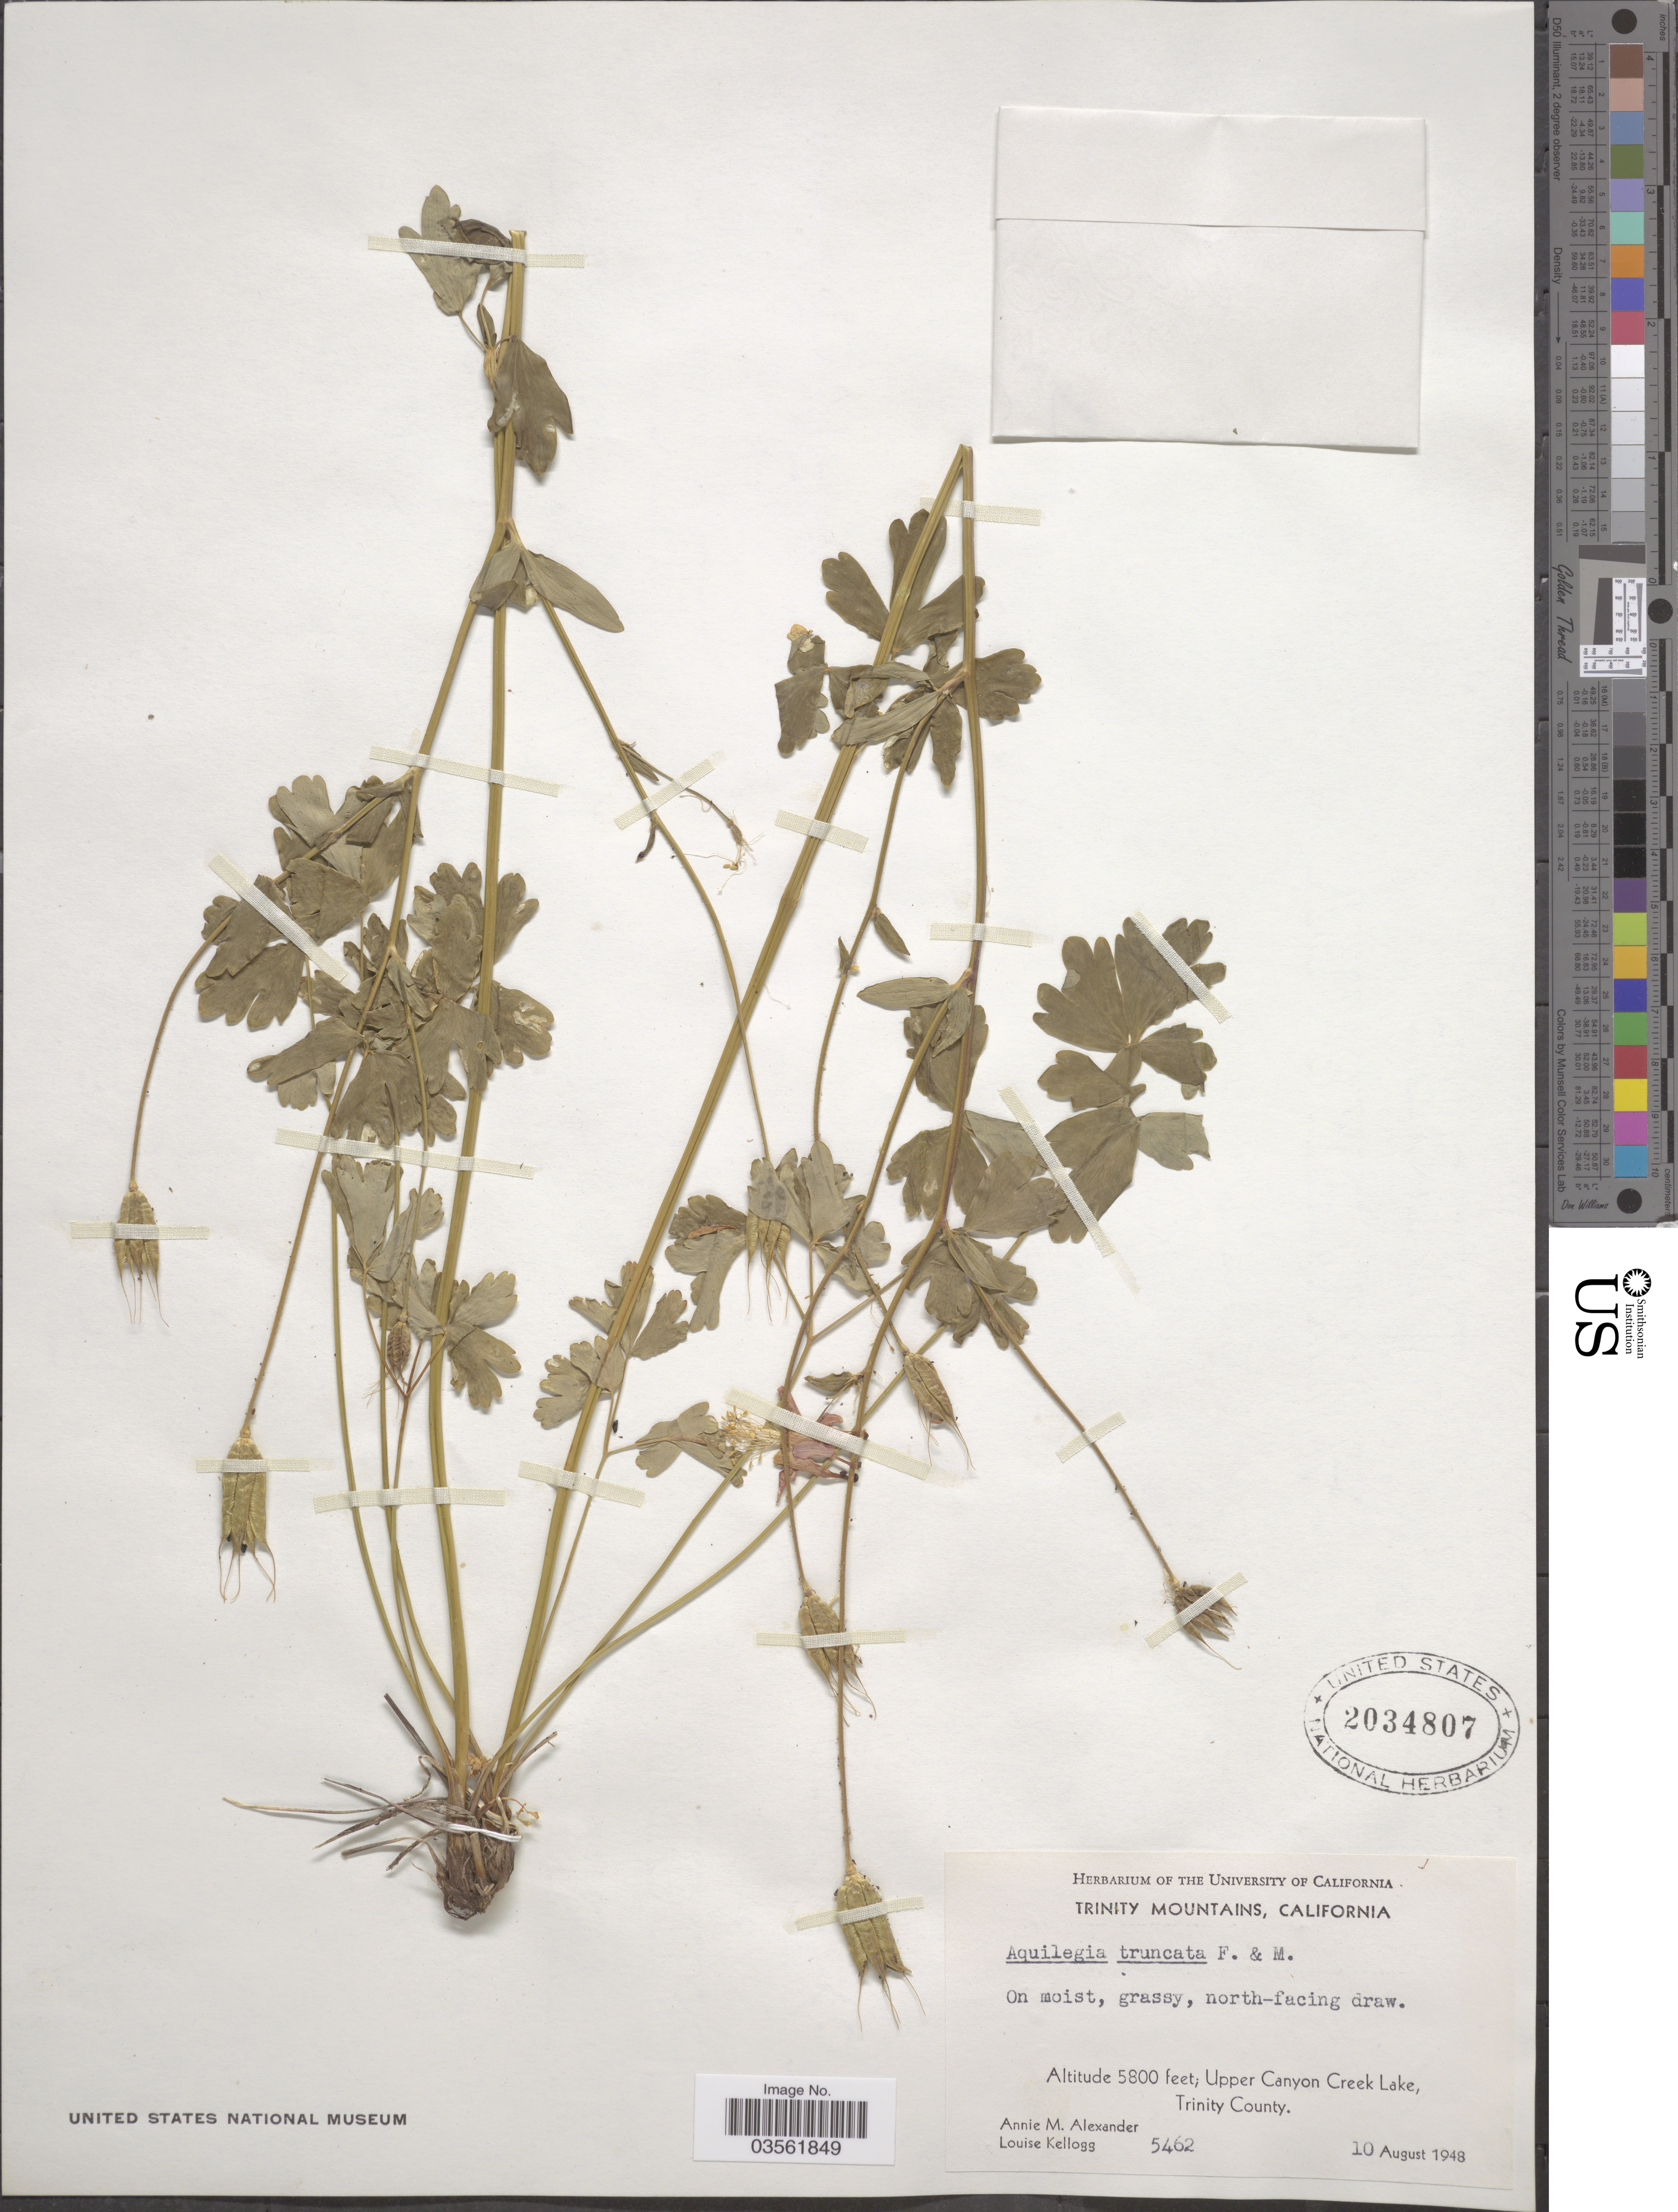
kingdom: Plantae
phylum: Tracheophyta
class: Magnoliopsida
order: Ranunculales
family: Ranunculaceae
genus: Aquilegia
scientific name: Aquilegia truncata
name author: Fisch. & C.A. Mey.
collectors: A. M. Alexander & L. Kellogg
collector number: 5462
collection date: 1948-08-10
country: United States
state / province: California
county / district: Trinity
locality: Trinity Mountains. On moist, grassy, north-facing draw. Upper Canyon Creek Lake, Trinity County.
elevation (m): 1768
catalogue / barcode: US 2034807